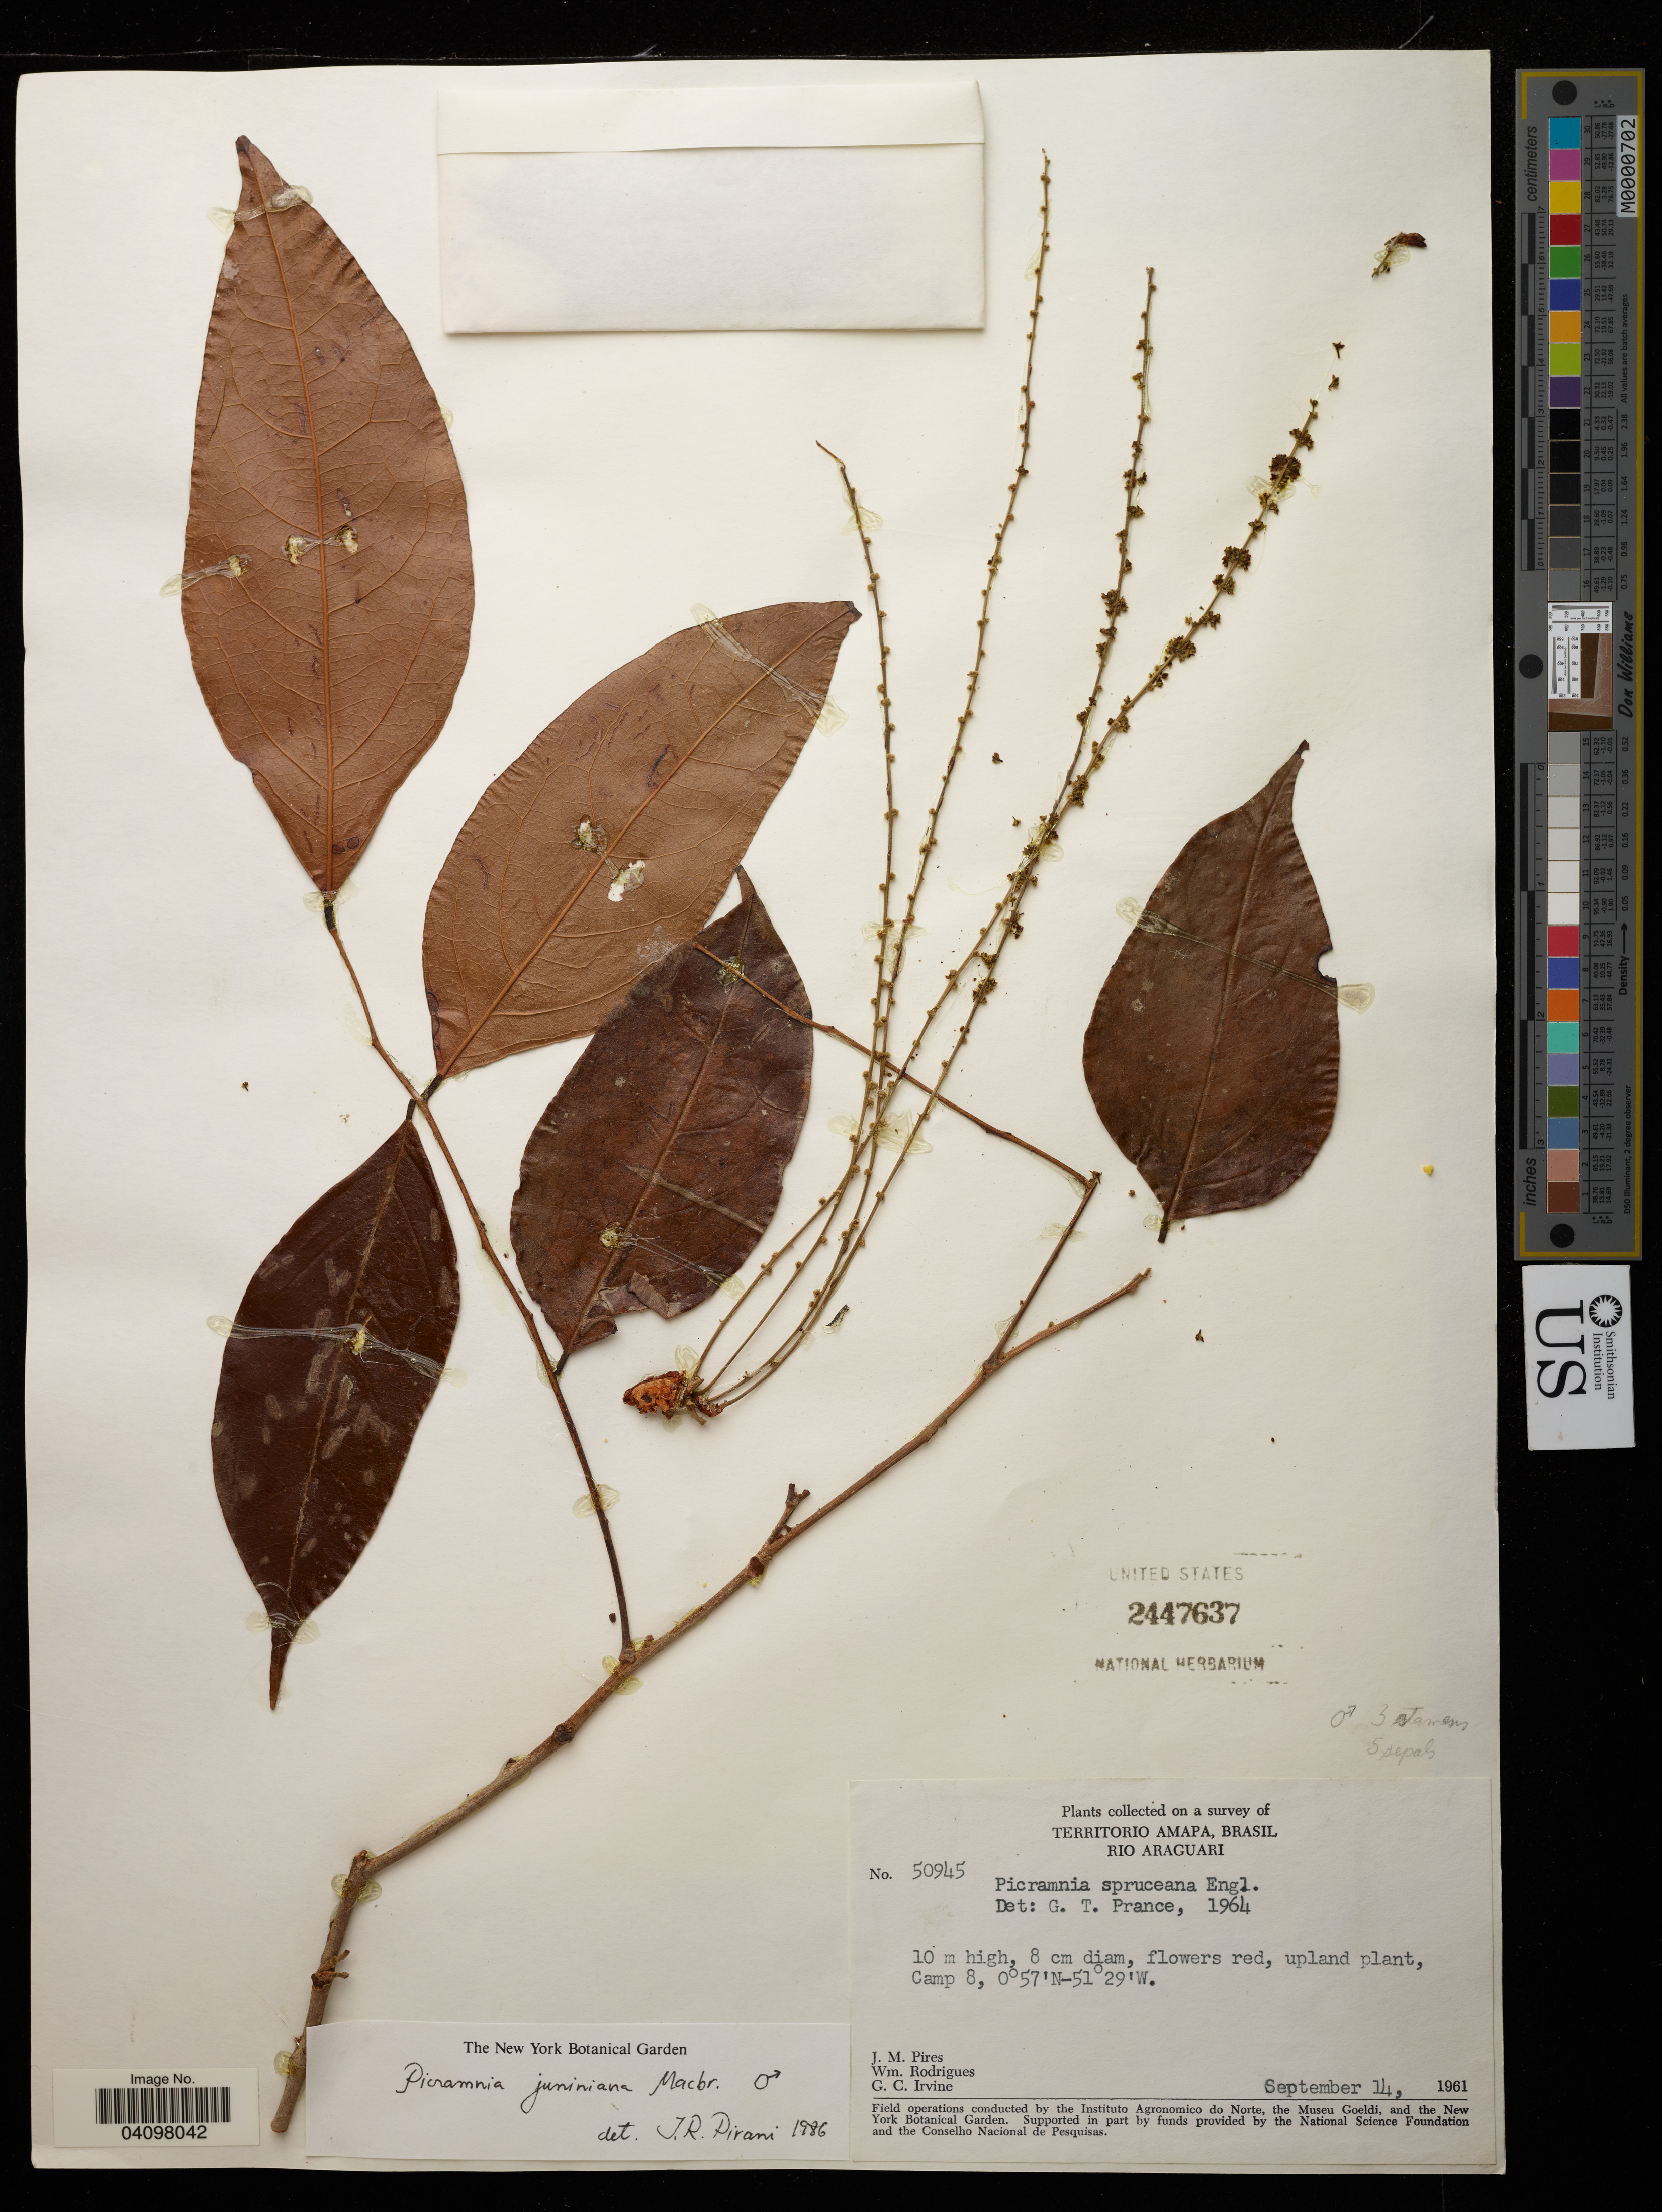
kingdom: Plantae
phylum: Tracheophyta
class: Magnoliopsida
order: Picramniales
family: Picramniaceae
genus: Picramnia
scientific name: Picramnia juniniana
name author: J.F. Macbr.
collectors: J. Pires, W. Rodrigues & G. Irvine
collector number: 50945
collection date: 1961-09-14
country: Brazil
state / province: Amapá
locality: Territorio Amapa, Brasil, Rio Araguari. Camp 8.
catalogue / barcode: US 2447637